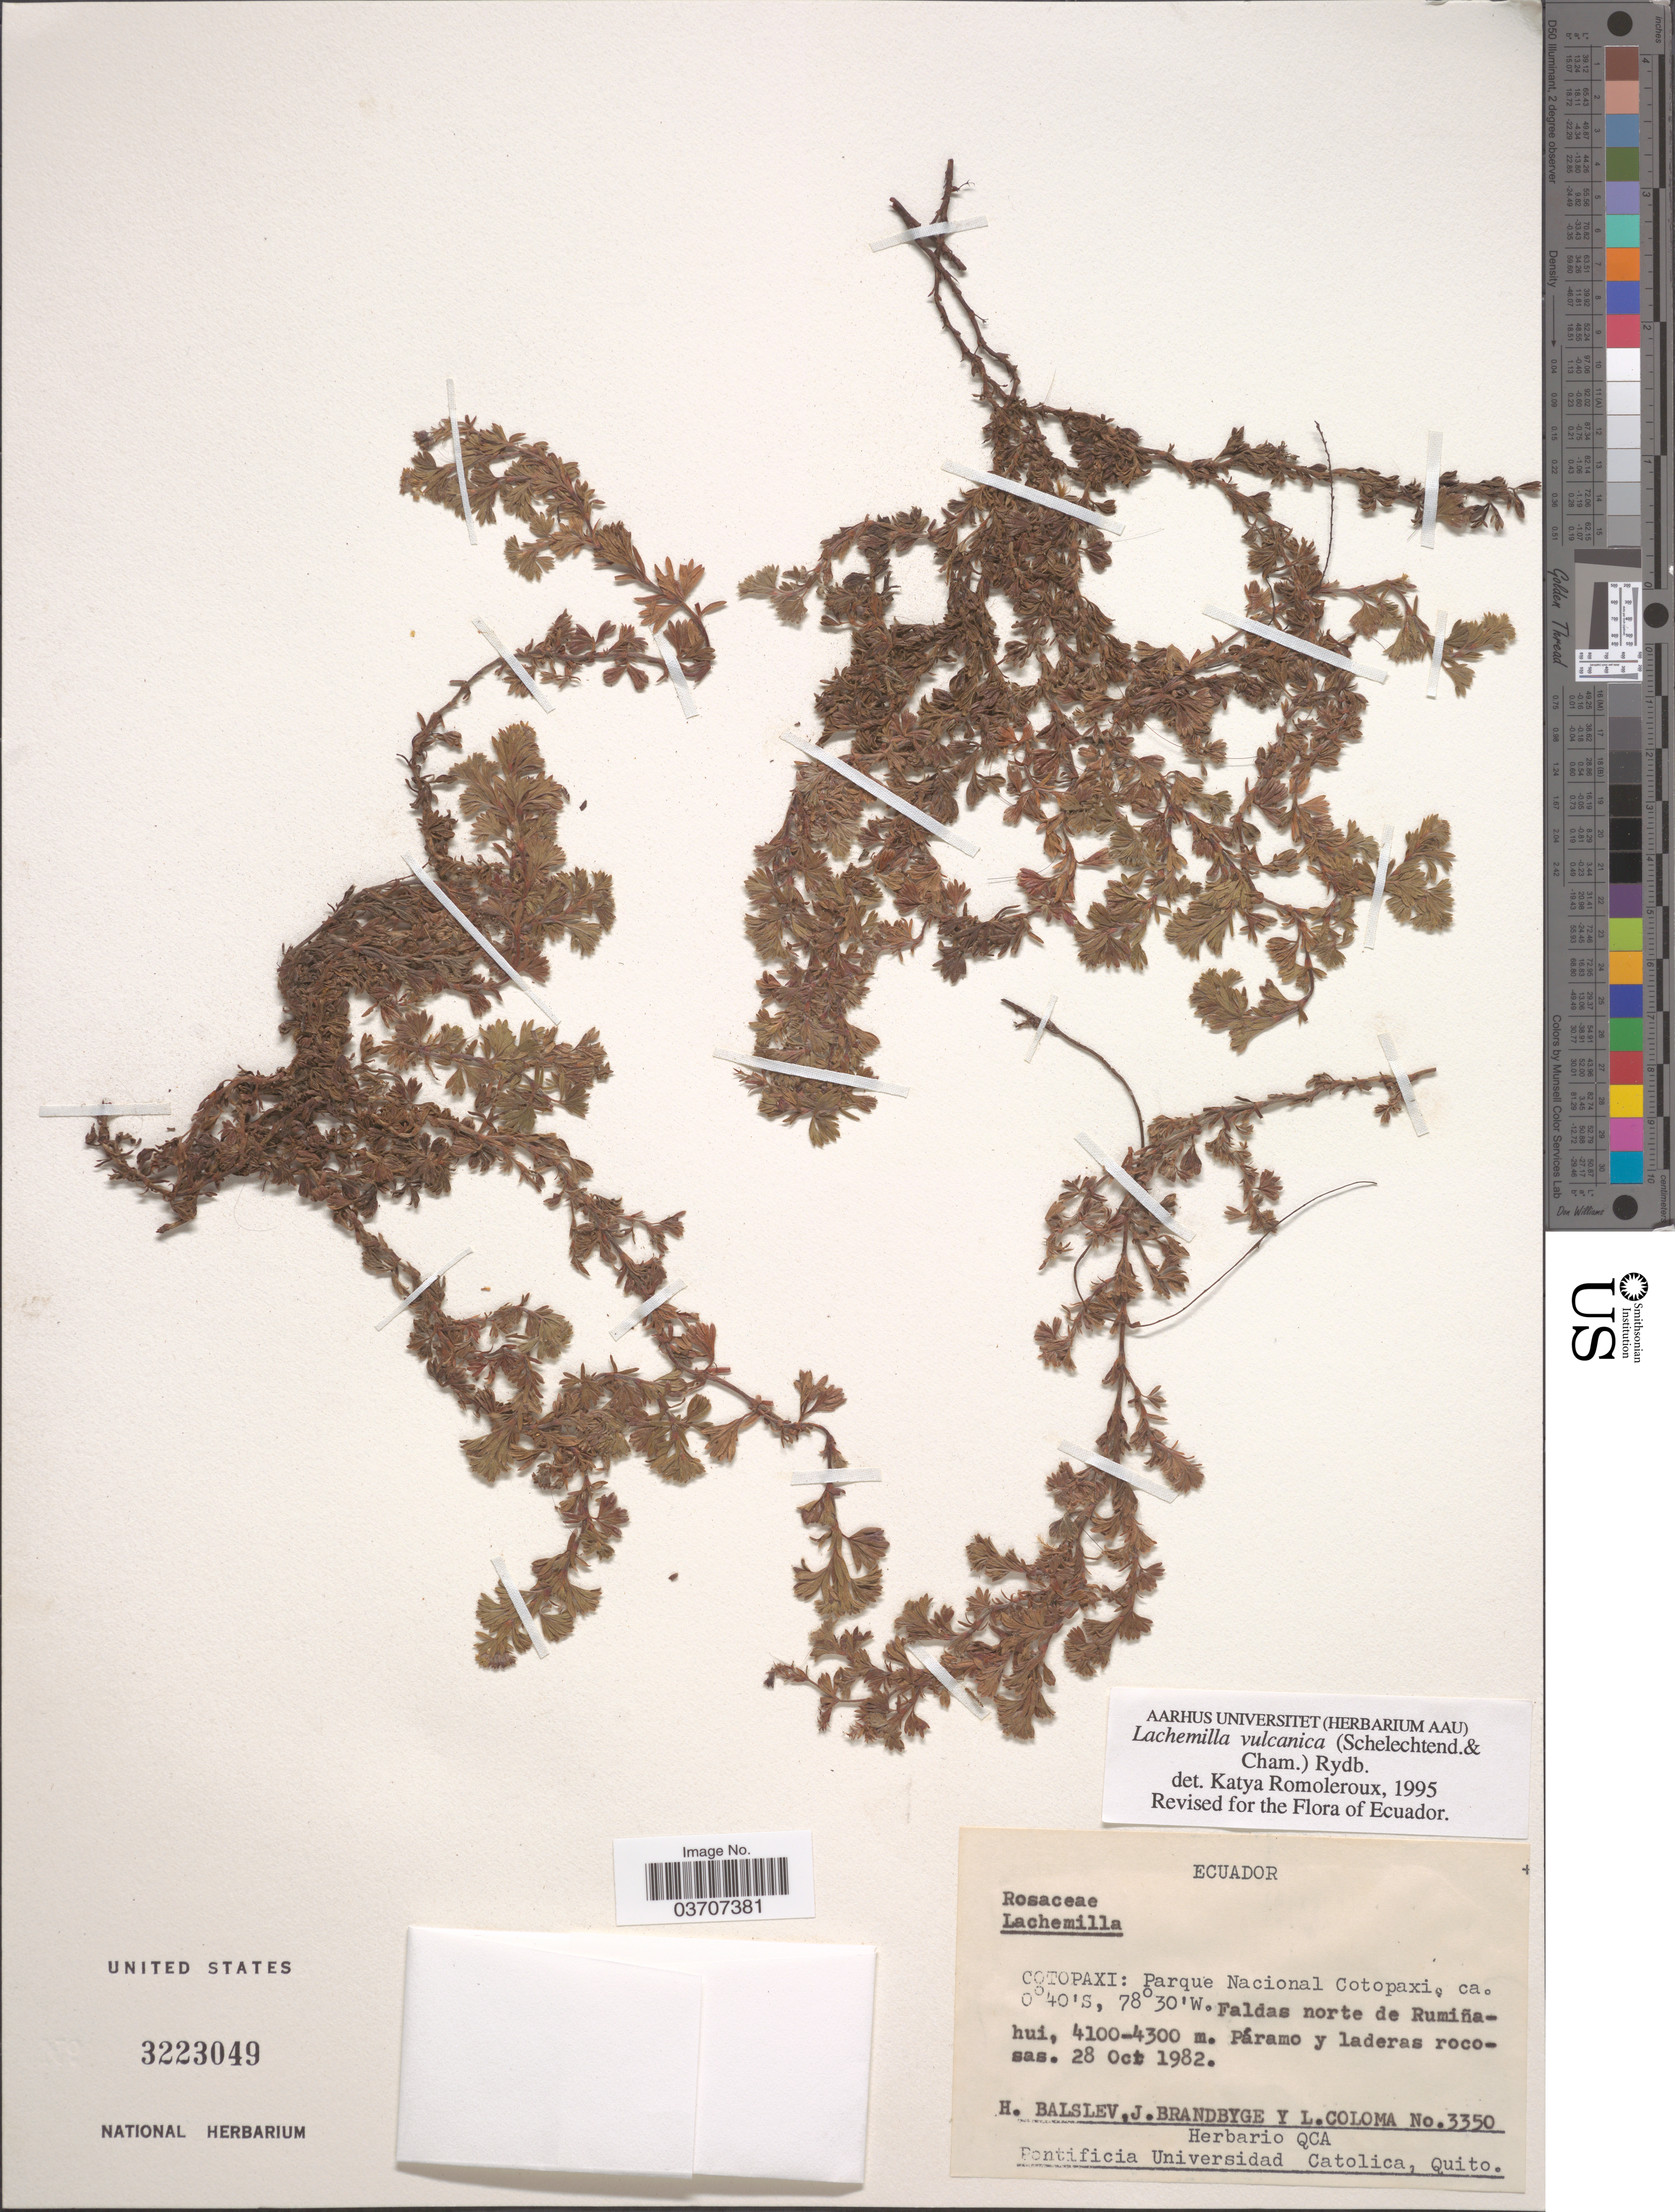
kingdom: Plantae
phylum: Tracheophyta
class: Magnoliopsida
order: Rosales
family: Rosaceae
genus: Lachemilla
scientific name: Lachemilla vulcanica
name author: (Cham. & Schltdl.) Rydb.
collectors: H. Balslev, J. Brandbyge & L. Coloma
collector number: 3350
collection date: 1982-10-28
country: Ecuador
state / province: Cotopaxi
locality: Parque Nacional Cotopaxi. Faldas norte de Rumiñahui.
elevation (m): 4100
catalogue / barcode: US 3223049